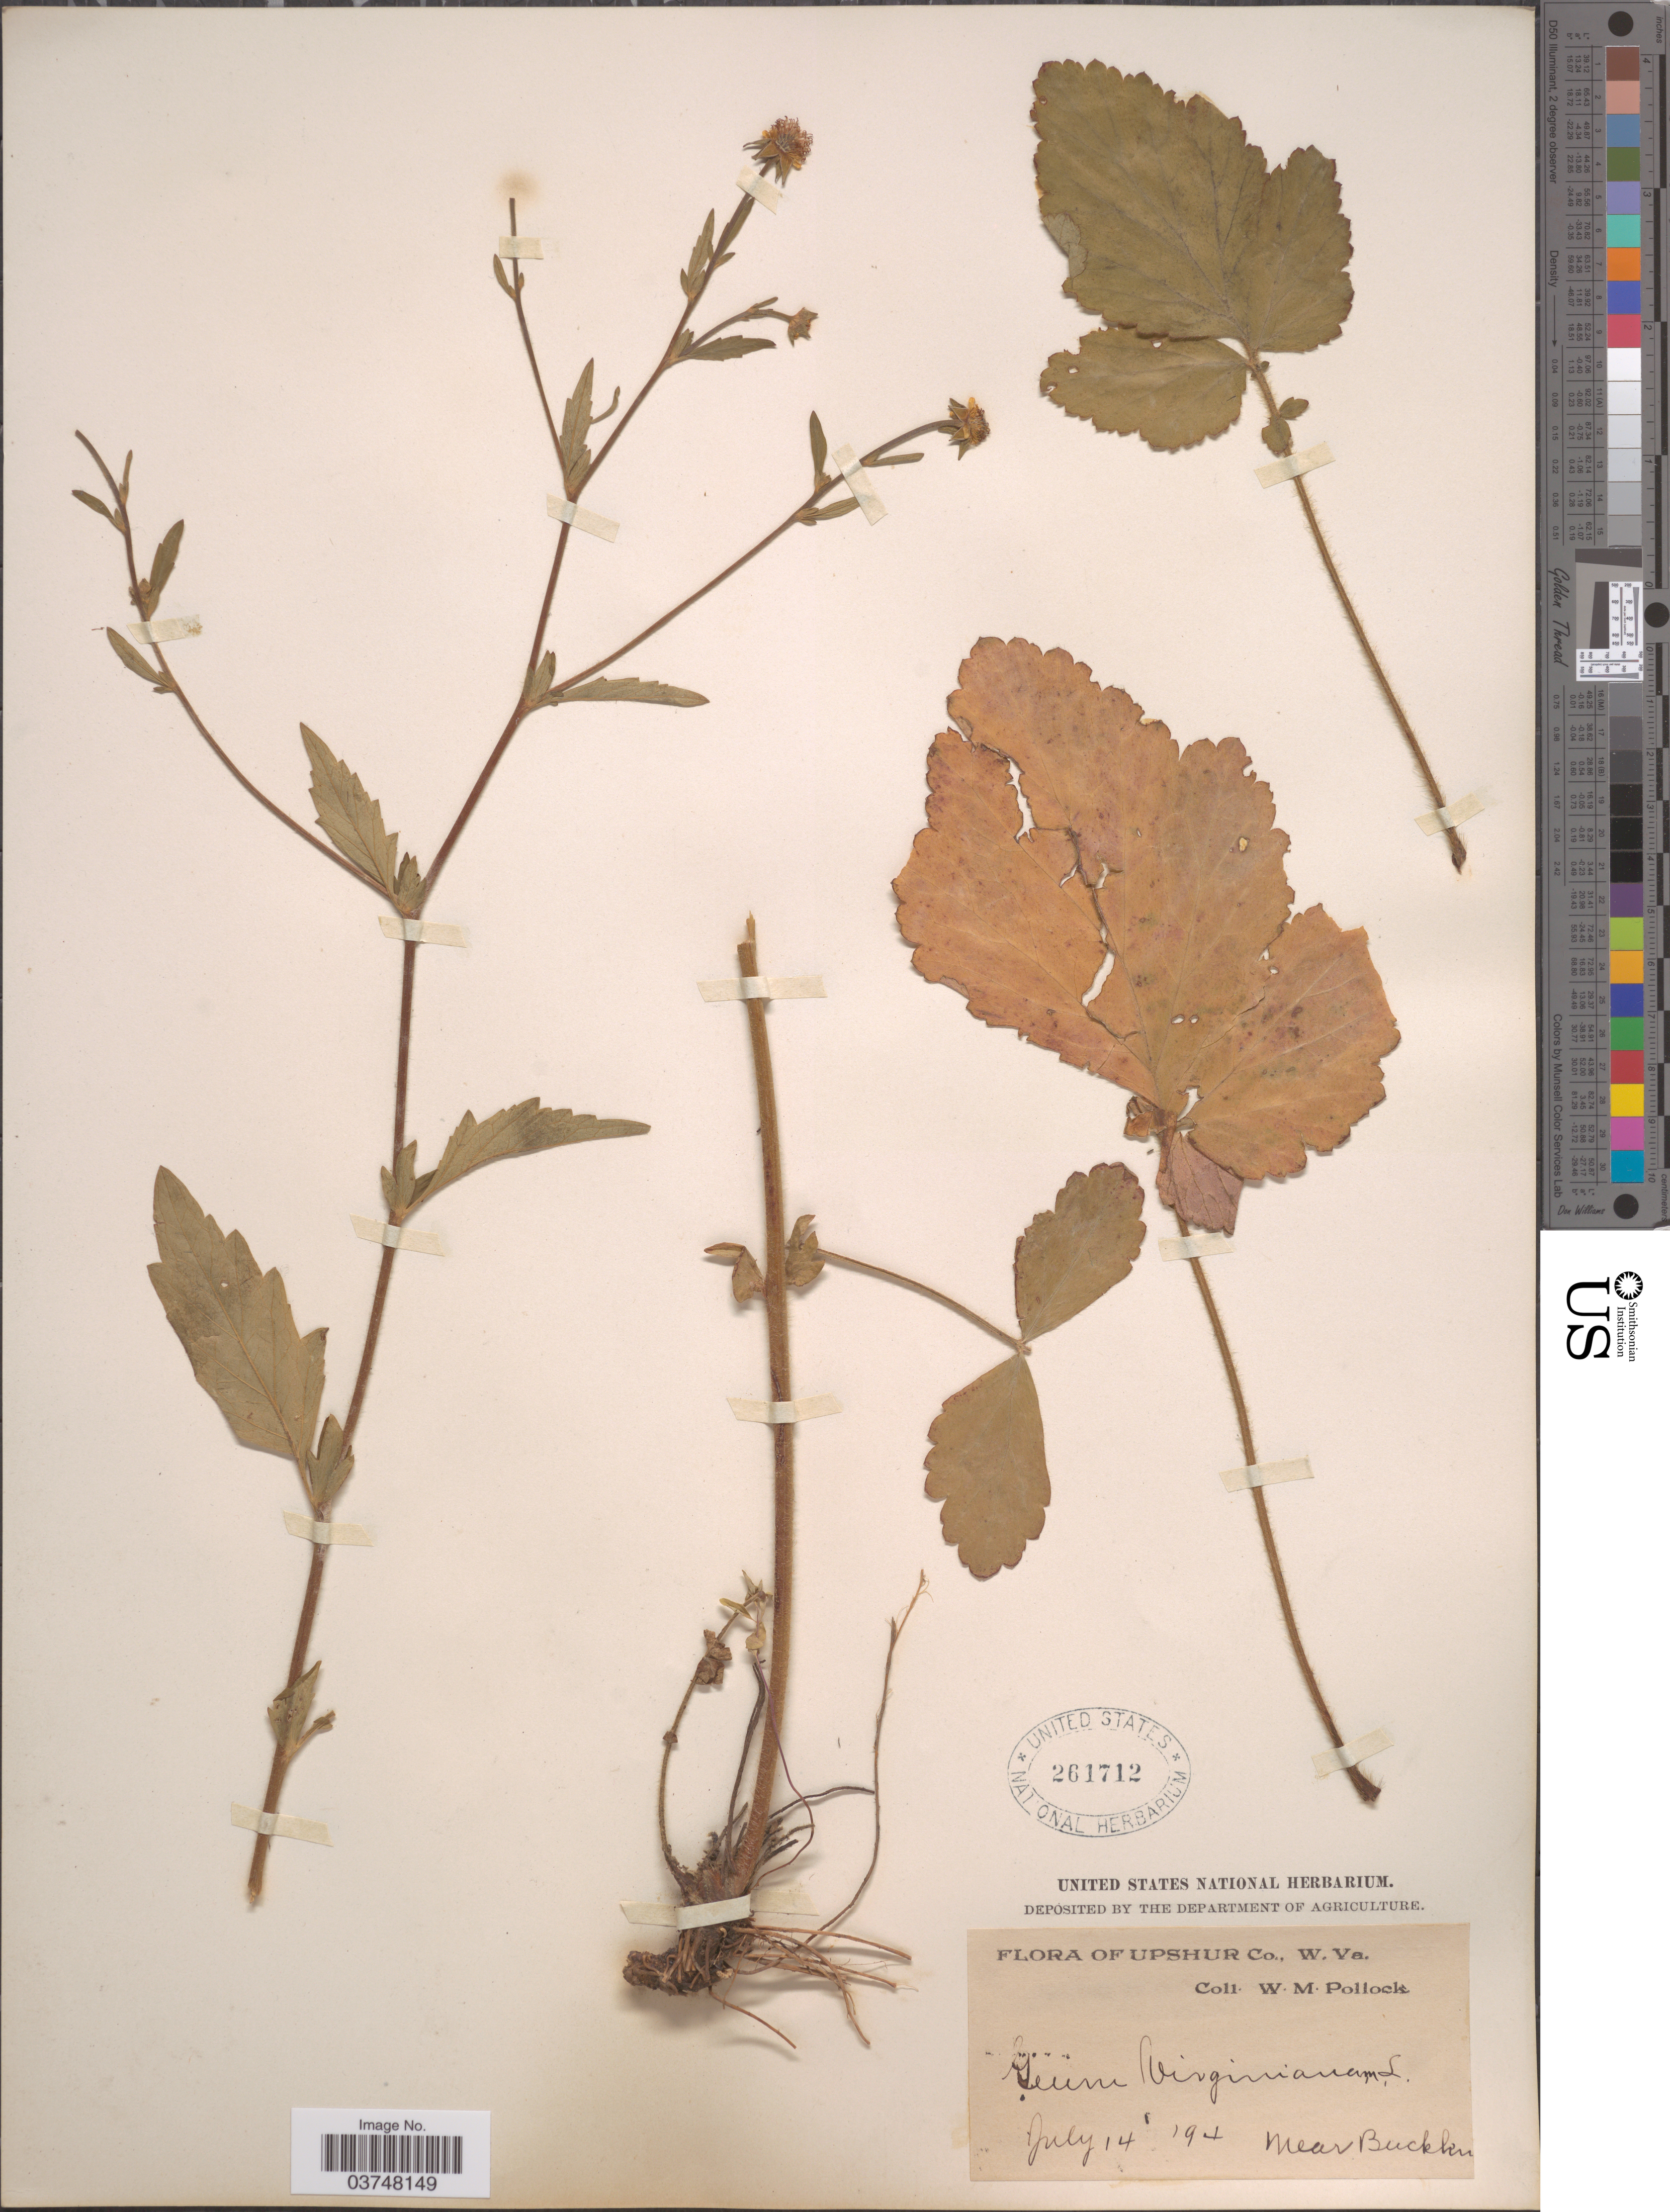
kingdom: Plantae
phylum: Tracheophyta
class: Magnoliopsida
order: Rosales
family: Rosaceae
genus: Geum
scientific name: Geum virginianum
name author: L.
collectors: W. M. Pollock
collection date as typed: Transcribed d/m/y: 14/7/94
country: United States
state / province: West Virginia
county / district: Upshur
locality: Near Bucklin.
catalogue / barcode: US 261712